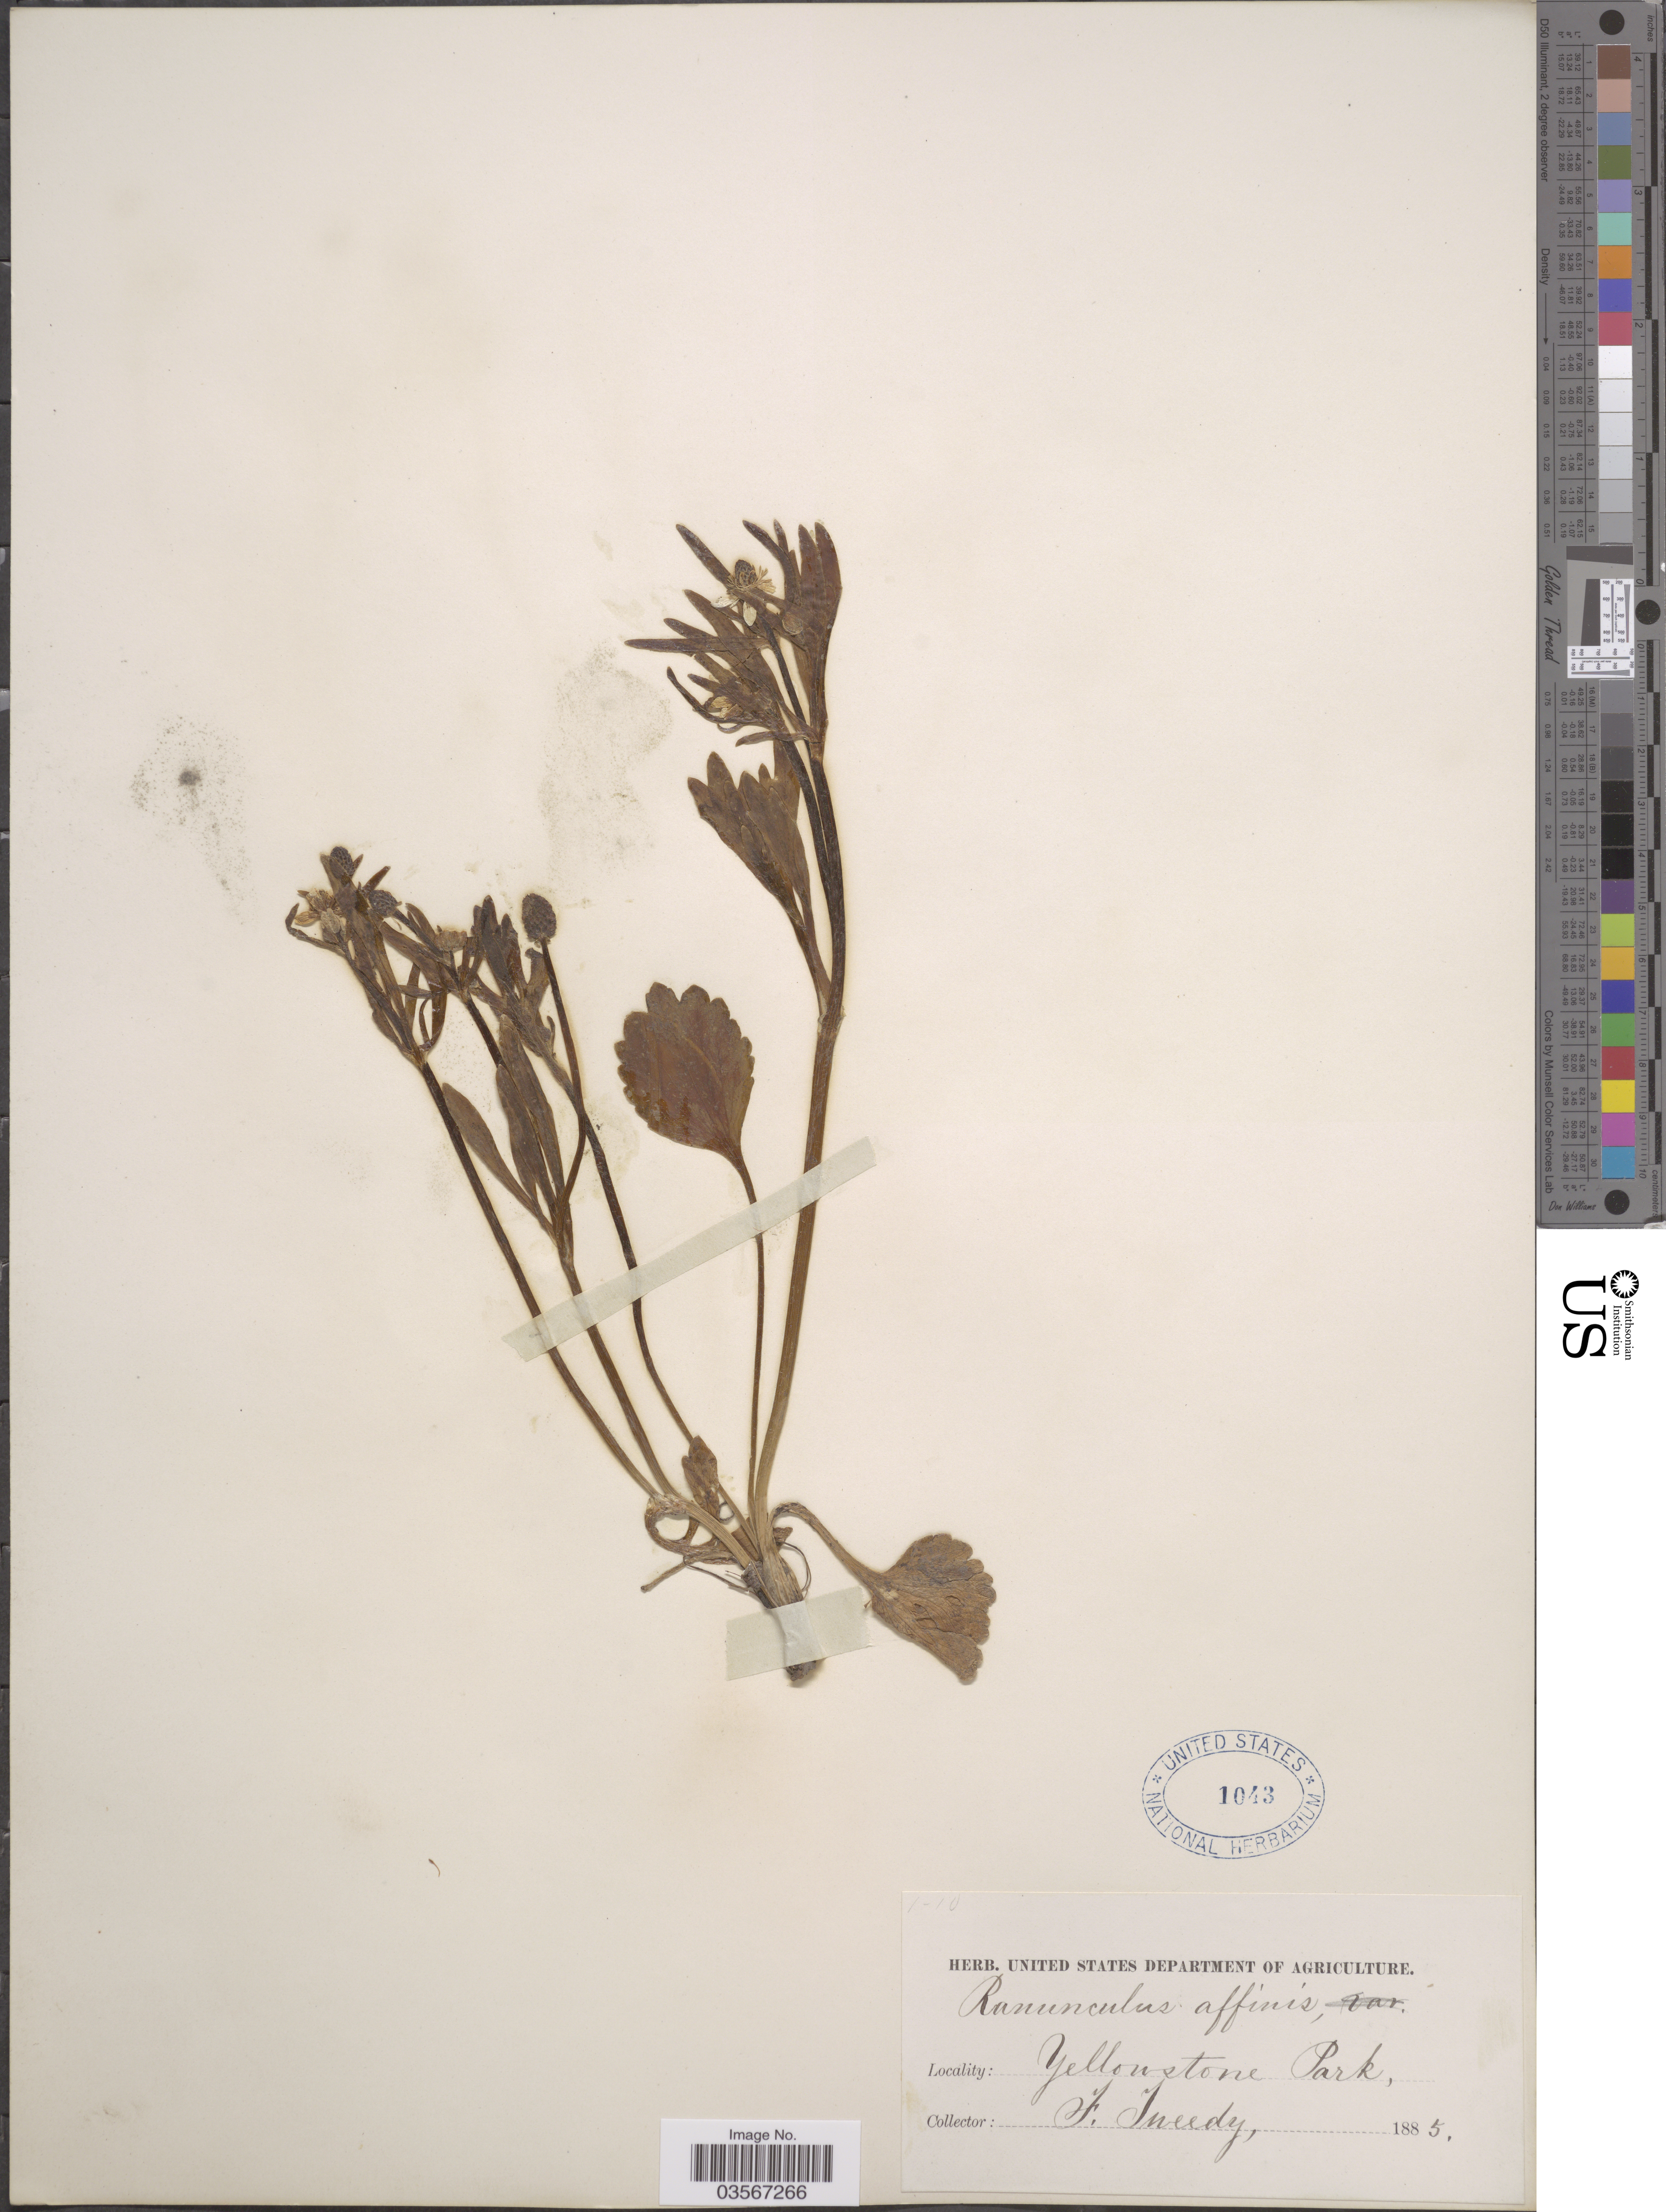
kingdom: Plantae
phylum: Tracheophyta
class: Magnoliopsida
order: Ranunculales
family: Ranunculaceae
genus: Ranunculus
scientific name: Ranunculus inamoenus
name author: Greene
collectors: F. Tweedy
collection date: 1885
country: United States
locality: Yellowstone Park.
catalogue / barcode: US 1043